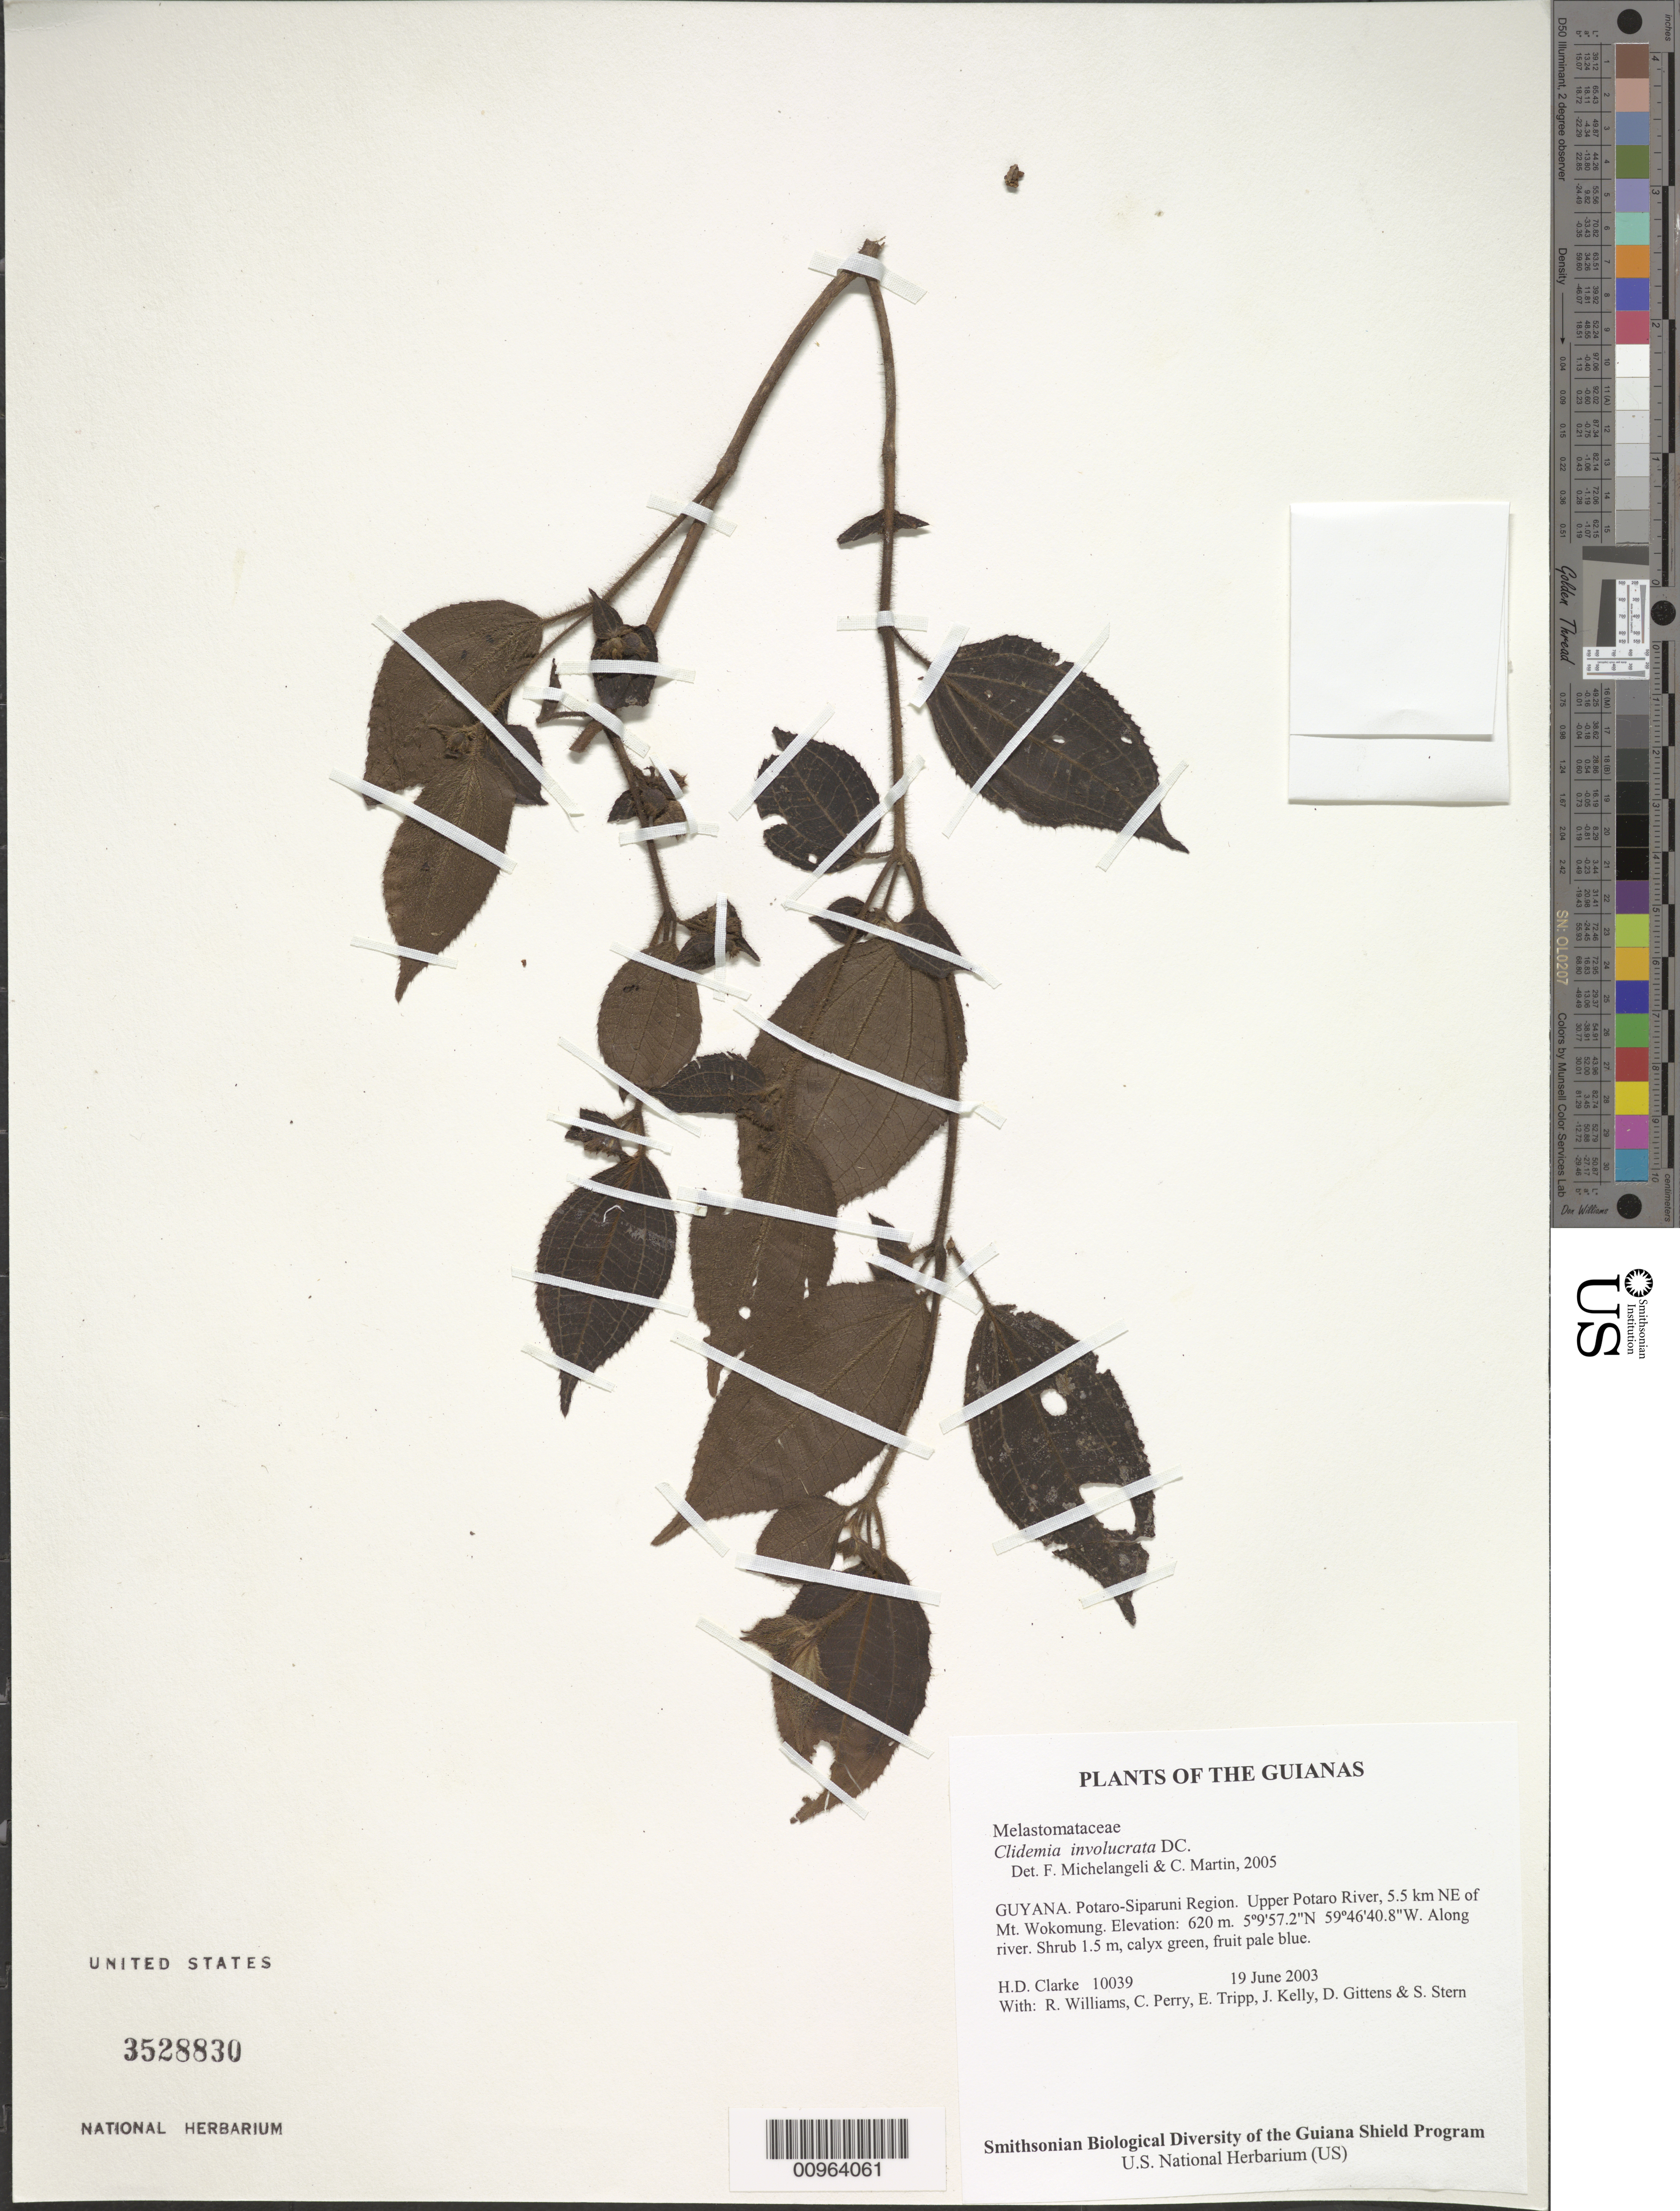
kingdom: Plantae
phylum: Tracheophyta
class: Magnoliopsida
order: Myrtales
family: Melastomataceae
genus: Clidemia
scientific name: Clidemia involucrata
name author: DC.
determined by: Michelangeli, F. A.; Martin, C.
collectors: H. D. Clarke, R. Williams, C. Perry, E. Tripp, J. Kelly, D. Gittens & S. R. Stern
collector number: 10039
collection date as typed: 19 June 2003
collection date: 2003-06-19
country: Guyana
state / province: Potaro-Siparuni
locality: Upper Potaro River, 5.5 km NE of Mt. Wokomung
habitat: Along river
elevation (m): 620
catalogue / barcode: US 3528830